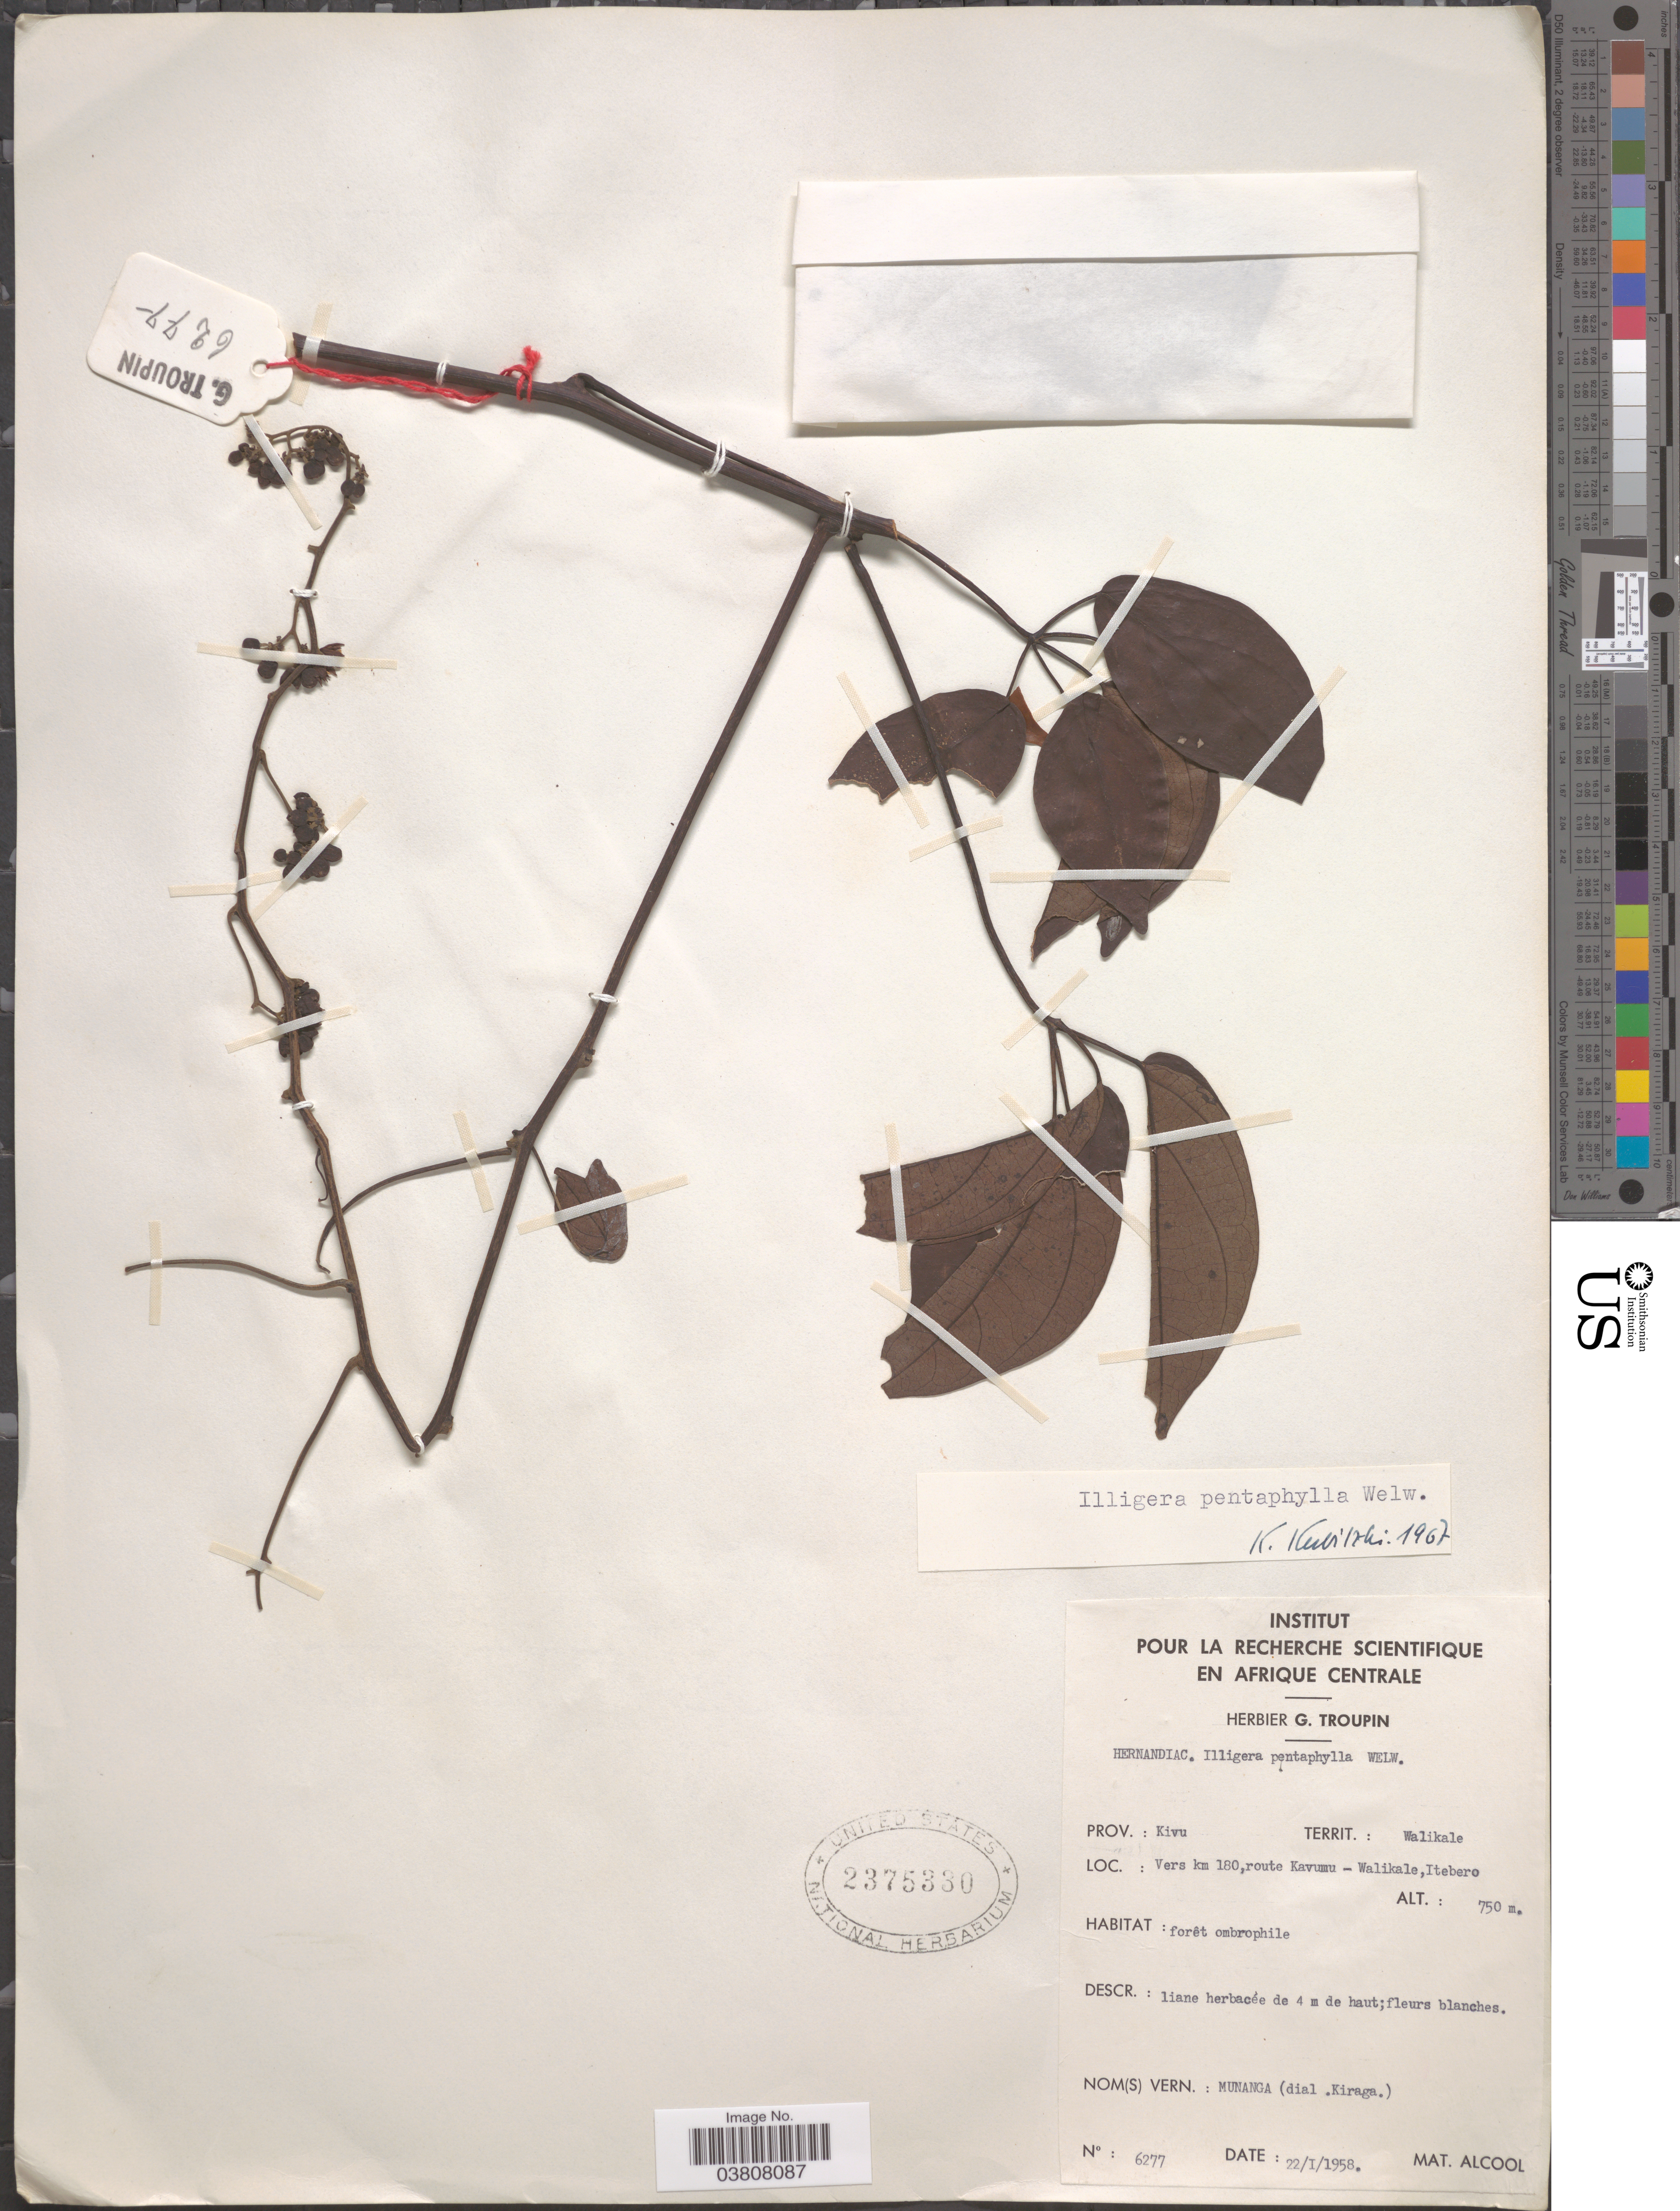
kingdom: Plantae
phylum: Tracheophyta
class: Magnoliopsida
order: Laurales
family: Hernandiaceae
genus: Illigera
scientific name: Illigera pentaphylla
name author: Welw.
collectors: ex herb. G. Troupin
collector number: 6277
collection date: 1958-01-22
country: Central African Republic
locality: Prov.: Kivu. Territ.: Walikale. Vers km 180, route Kavumu - Walikale, Itebero.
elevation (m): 750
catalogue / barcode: US 2375330